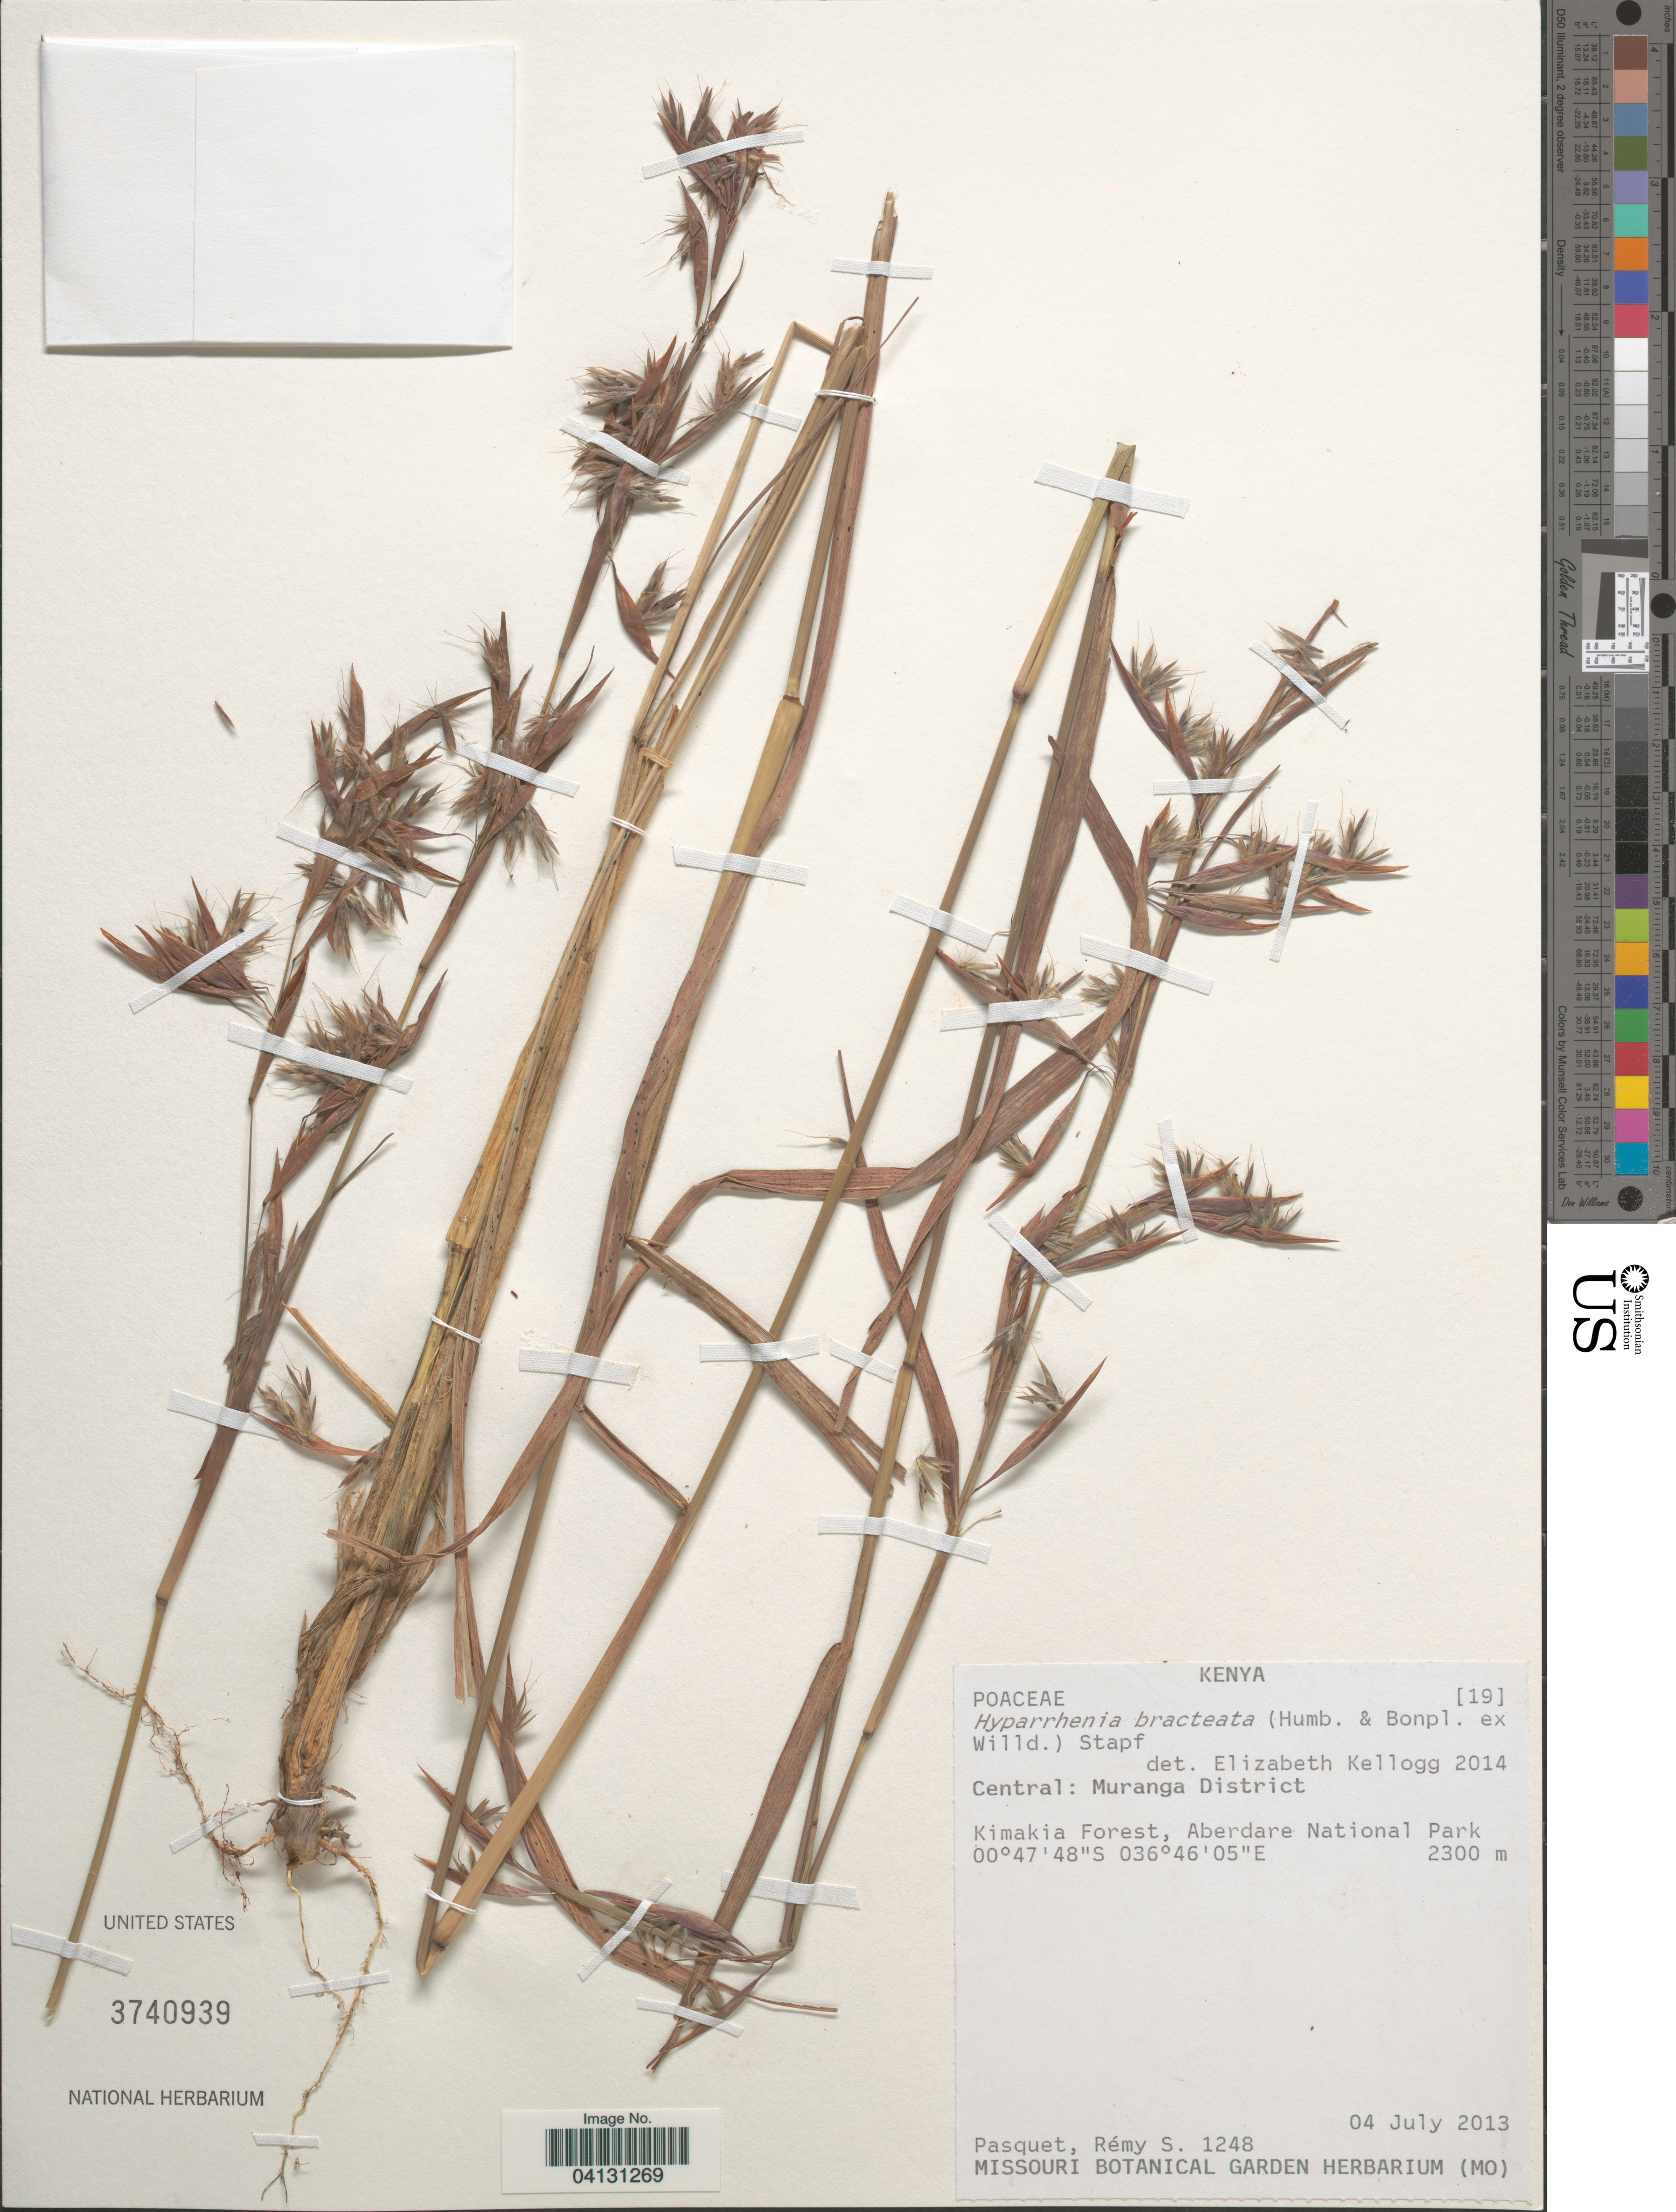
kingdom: Plantae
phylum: Tracheophyta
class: Liliopsida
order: Poales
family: Poaceae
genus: Hyparrhenia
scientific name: Hyparrhenia bracteata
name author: (Humb. & Bonpl.) Stapf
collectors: R. Pasquet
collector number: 1248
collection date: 2013-07-04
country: Kenya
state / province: Murang'a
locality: Central: Muranga District. Kimakia Forest, Aberdare National Park.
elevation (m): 2300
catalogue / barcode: US 3740939